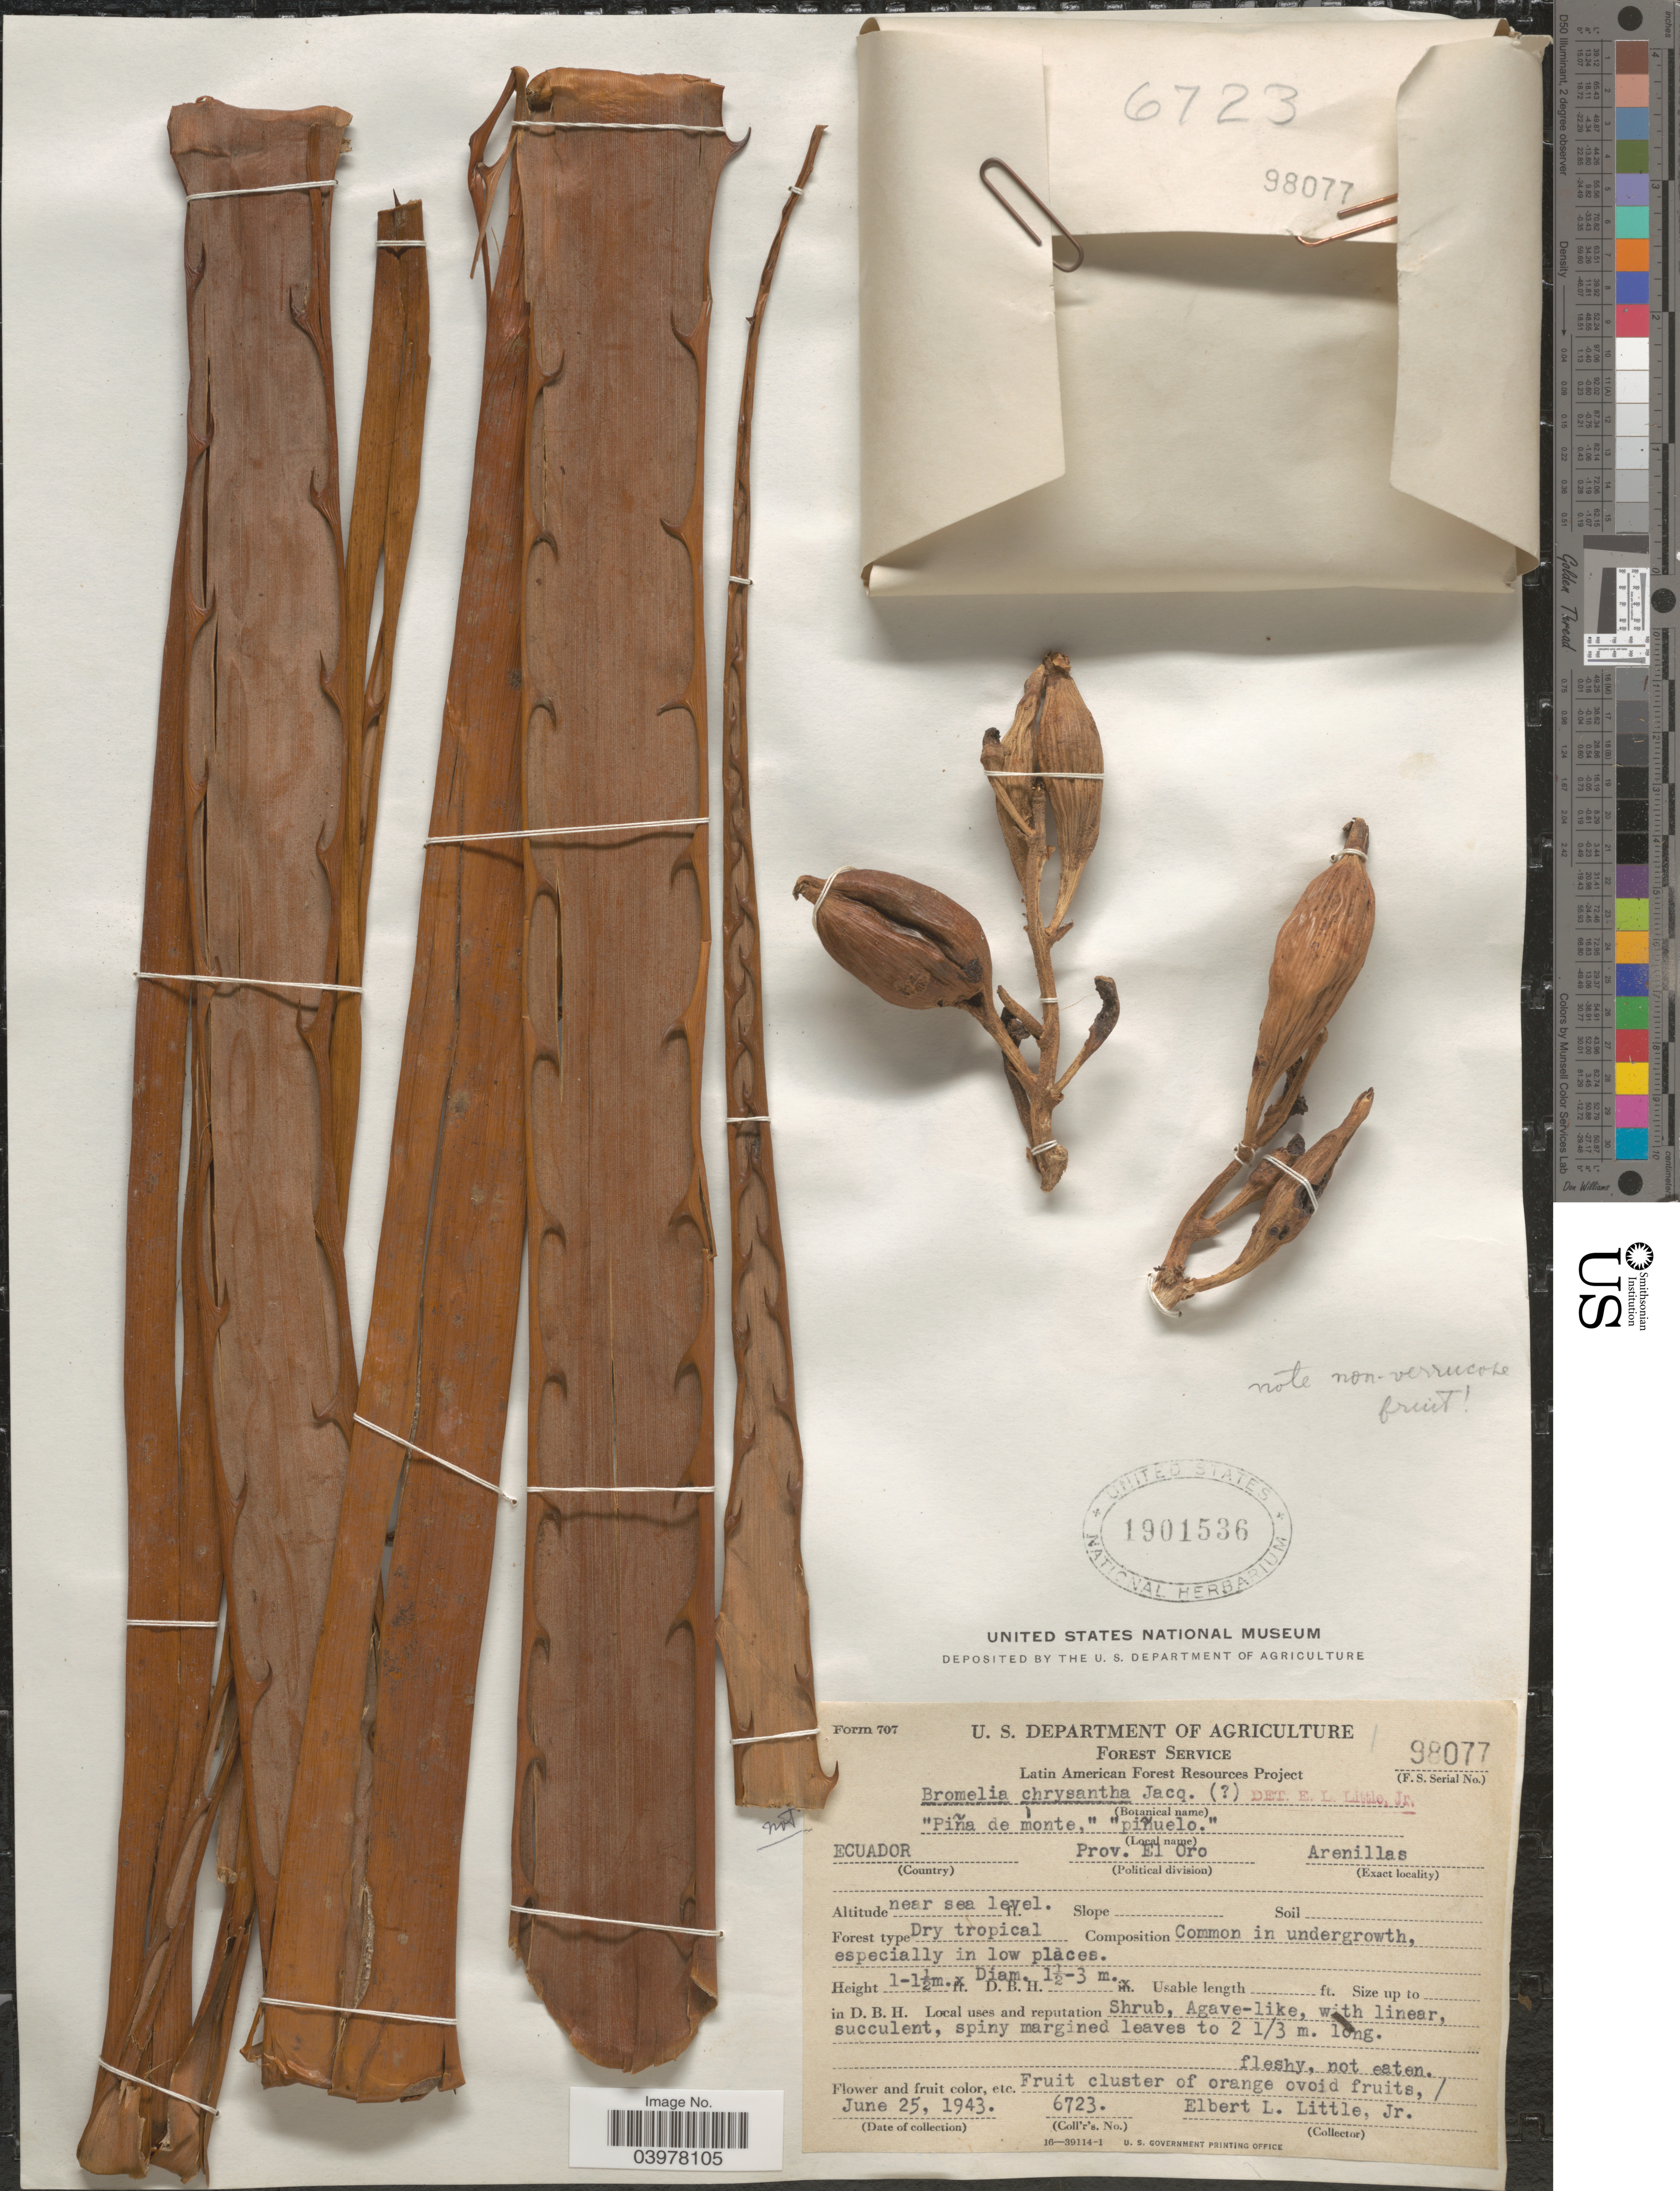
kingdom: Plantae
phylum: Tracheophyta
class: Liliopsida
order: Poales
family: Bromeliaceae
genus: Bromelia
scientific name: Bromelia chrysantha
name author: Jacq.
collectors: E. L. Little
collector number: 6723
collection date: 1943-06-25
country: Ecuador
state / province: El Oro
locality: Arenillas.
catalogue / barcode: US 1901536